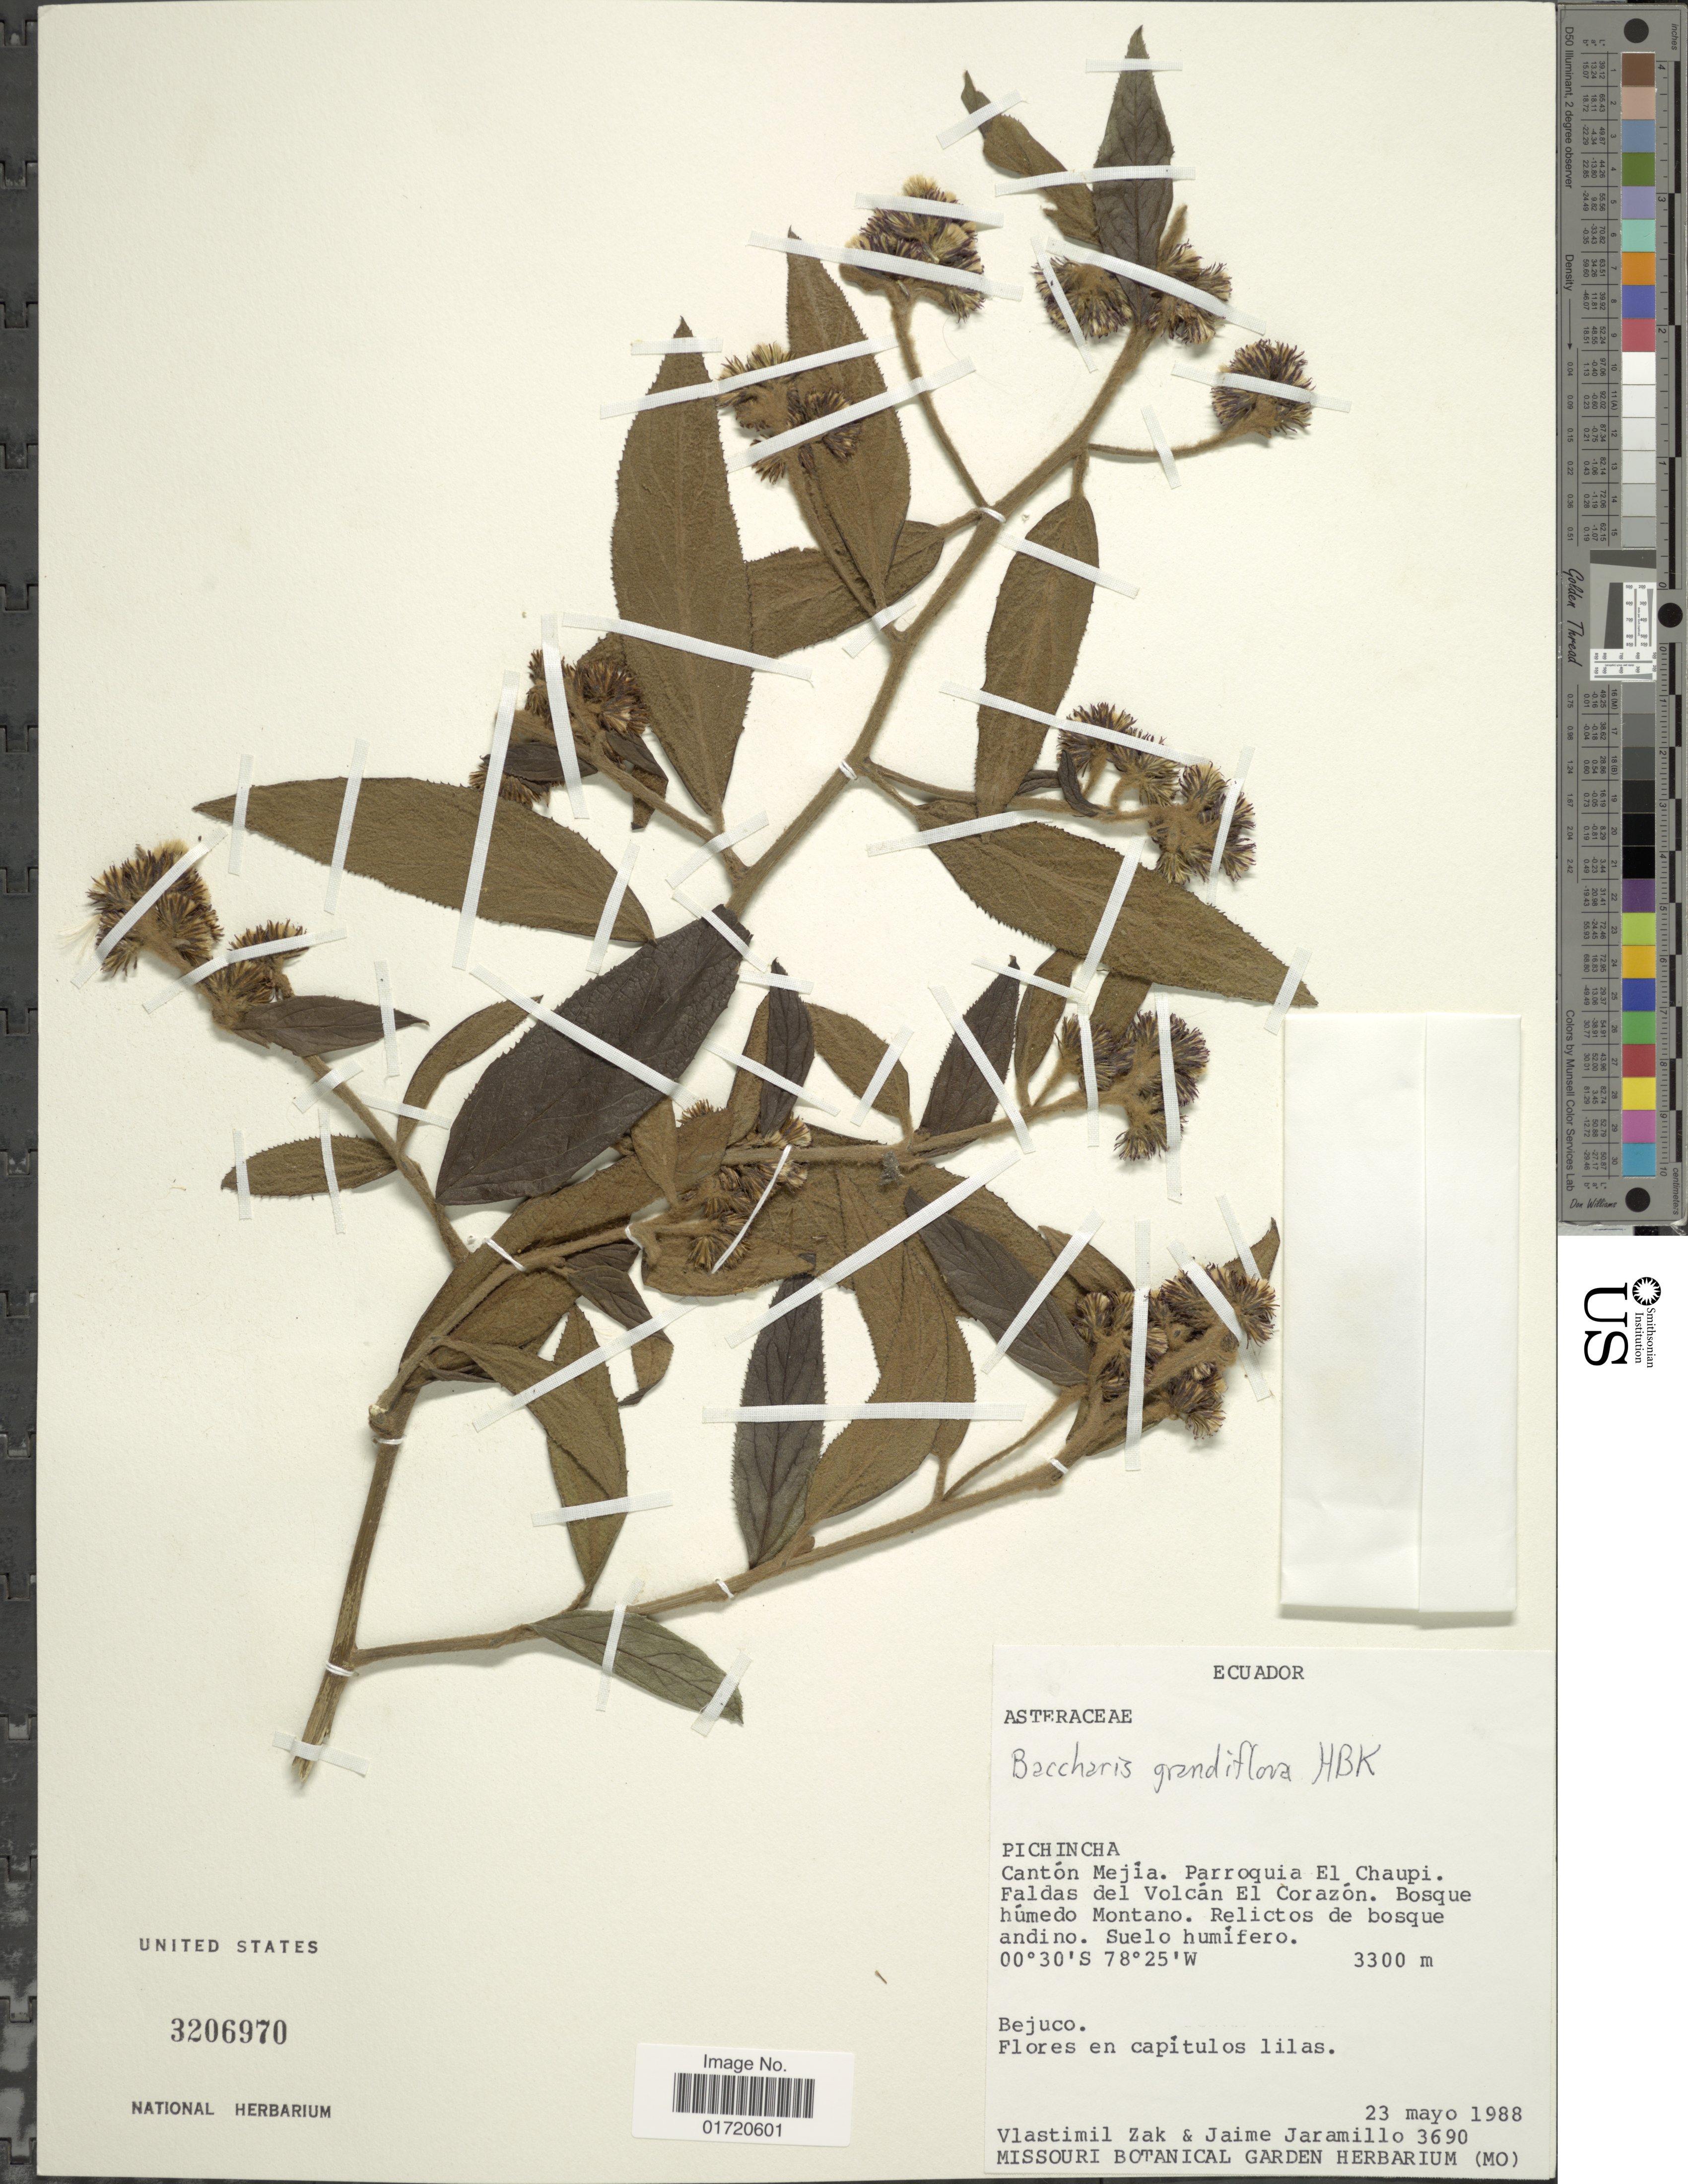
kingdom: Plantae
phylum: Tracheophyta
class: Magnoliopsida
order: Asterales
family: Asteraceae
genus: Baccharis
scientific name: Baccharis grandiflora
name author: Kunth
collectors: V. Zak & J. Jaramillo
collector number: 3690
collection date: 1988-05-23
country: Ecuador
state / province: Pichincha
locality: Cantón Mejia. parroquia El Chaupi. Faldas del Volcán E Corazón.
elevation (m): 3300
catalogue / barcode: US 3206970